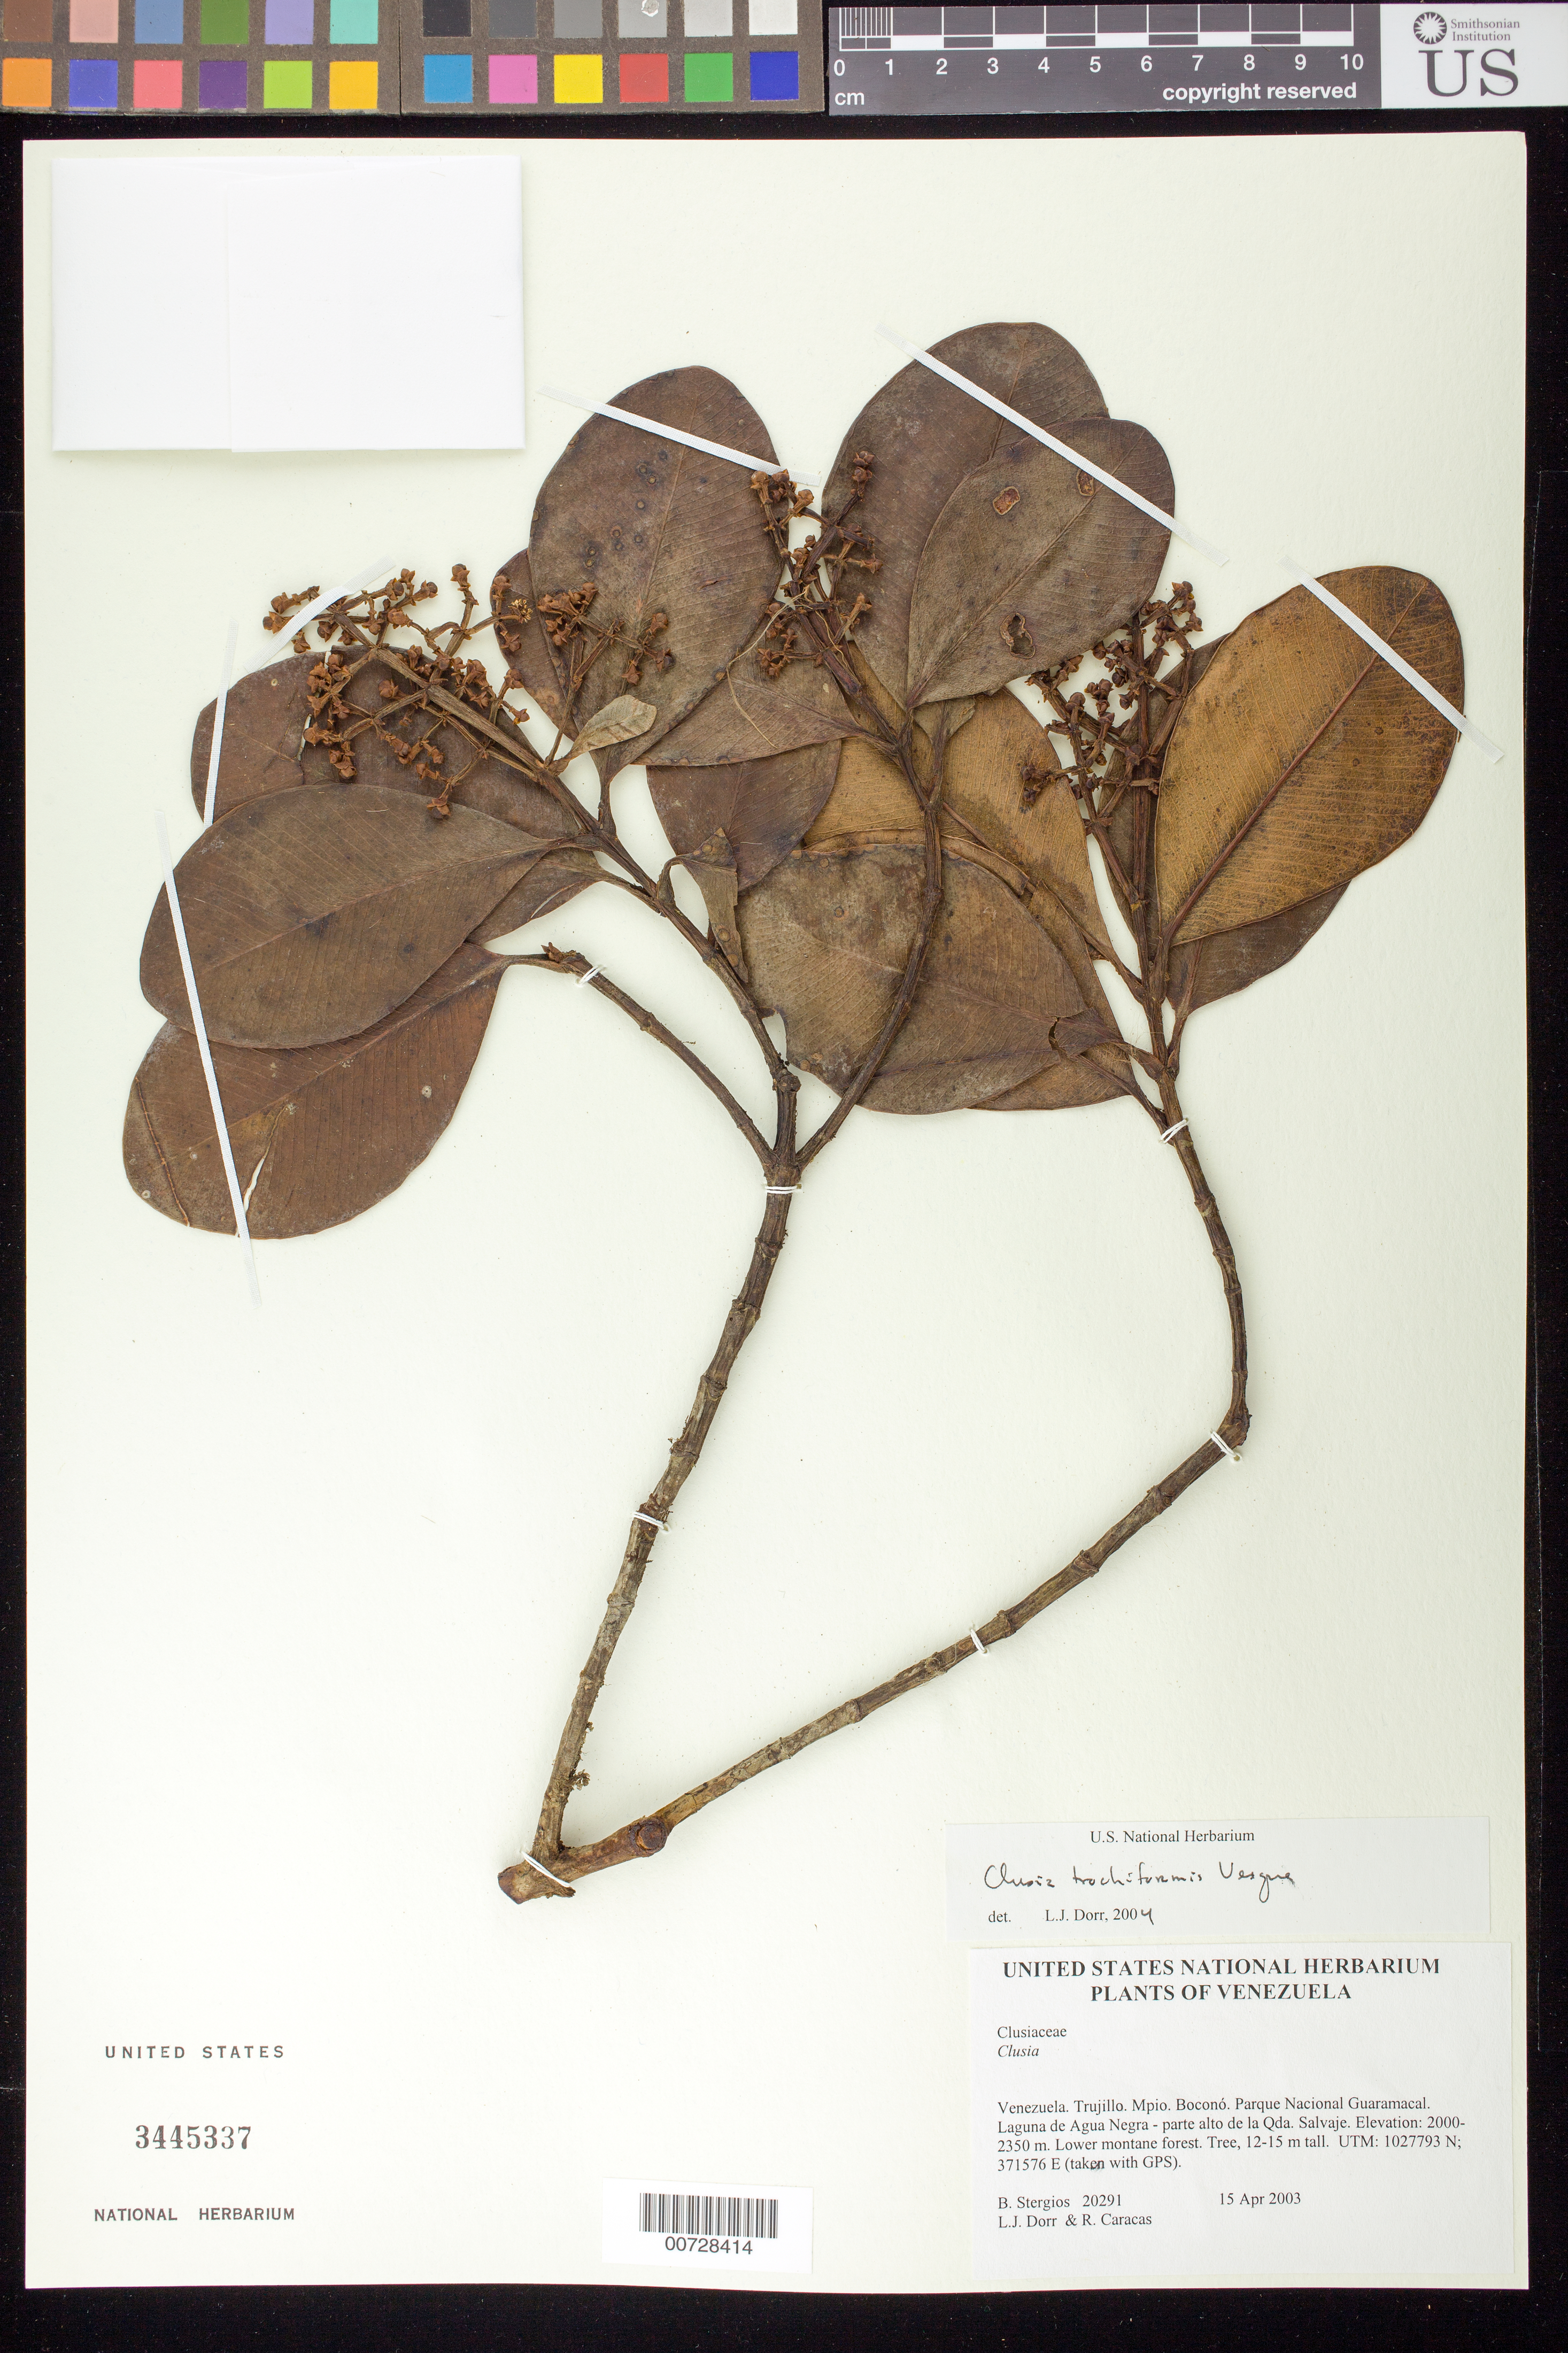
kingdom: Plantae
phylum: Tracheophyta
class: Magnoliopsida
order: Malpighiales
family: Clusiaceae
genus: Clusia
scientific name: Clusia trochiformis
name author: Vesque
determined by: Dorr, L. J., (BOT), Smithsonian Institution - National Museum of Natural History (UNITED STATES)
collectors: B. G. Stergios, L. J. Dorr & R. Caracas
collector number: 20291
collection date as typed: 15 Apr 2003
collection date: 2003-04-15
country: Venezuela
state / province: Trujillo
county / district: Boconó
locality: Parque Nacional Guaramacal, Laguna de Agua Negra - parte alto de la Qda. Salvaje.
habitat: Lower montane forest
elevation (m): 2000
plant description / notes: PORT, US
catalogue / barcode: US 3445337